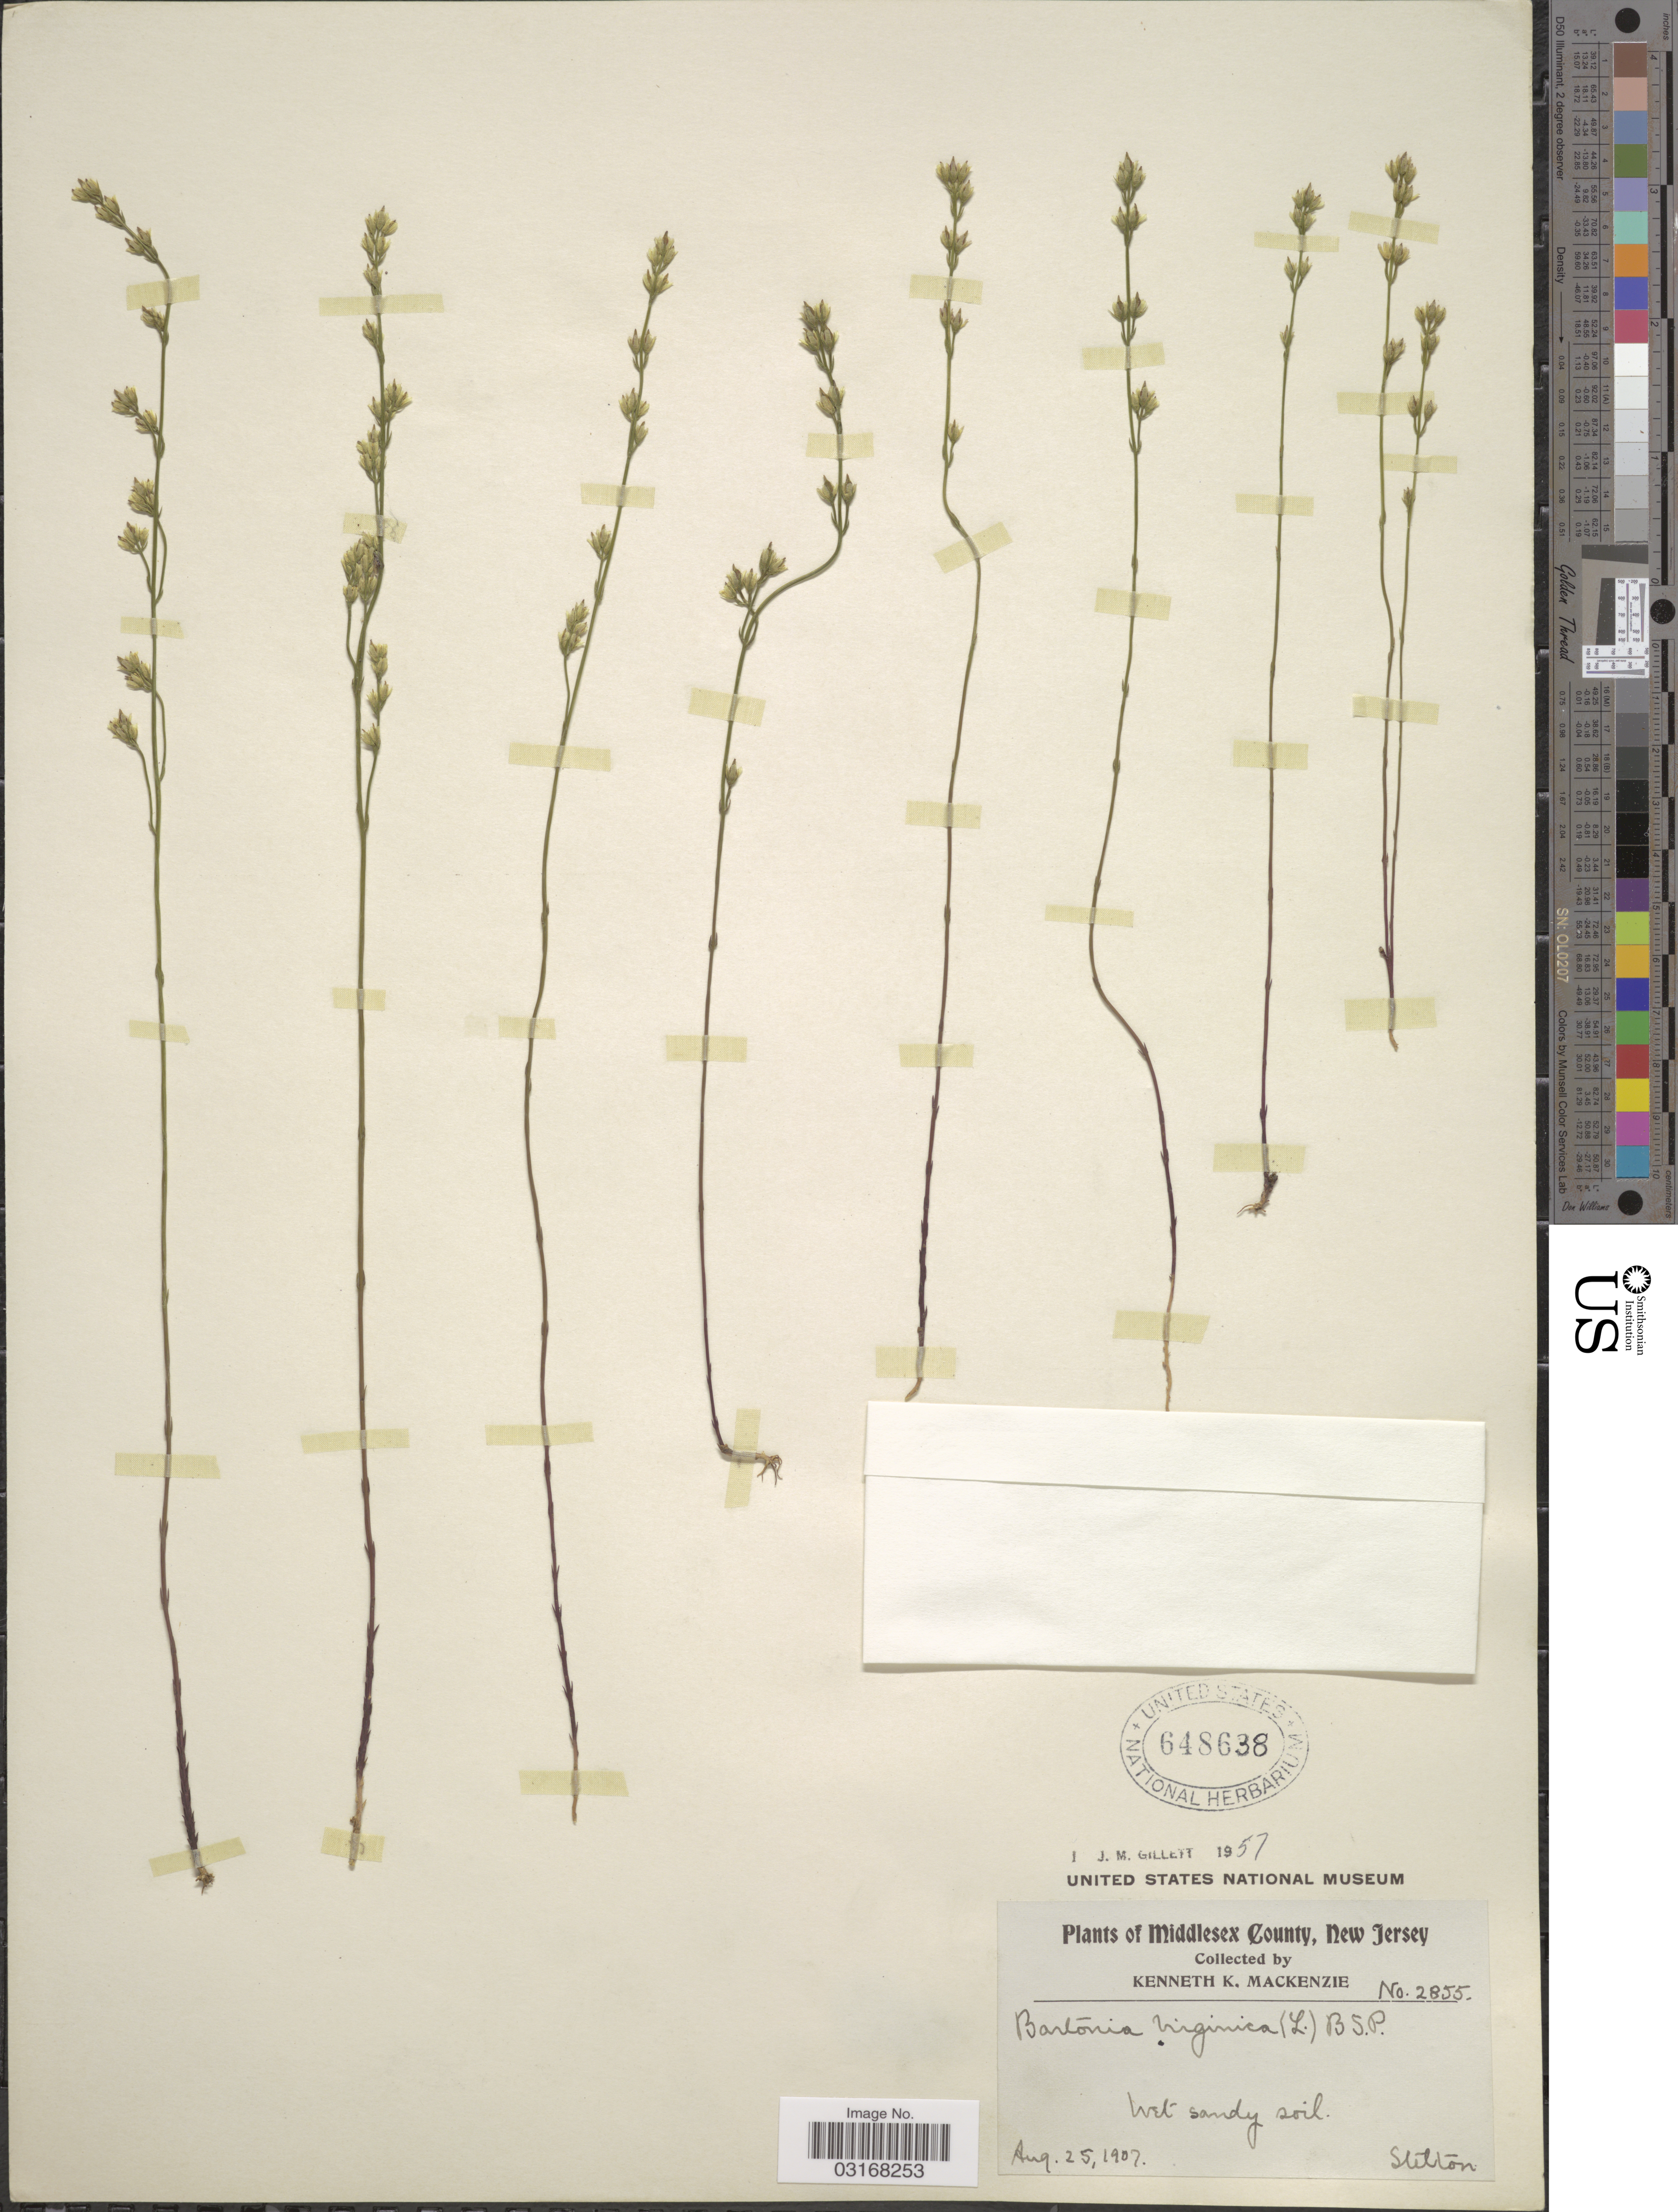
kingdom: Plantae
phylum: Tracheophyta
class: Magnoliopsida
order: Gentianales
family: Gentianaceae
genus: Bartonia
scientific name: Bartonia virginica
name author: (L.) Britton, Stearns & Poggenb.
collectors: K. K. Mackenzie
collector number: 2855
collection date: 1907-08-25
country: United States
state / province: New Jersey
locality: Middlesex County. Stelton.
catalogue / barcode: US 648638